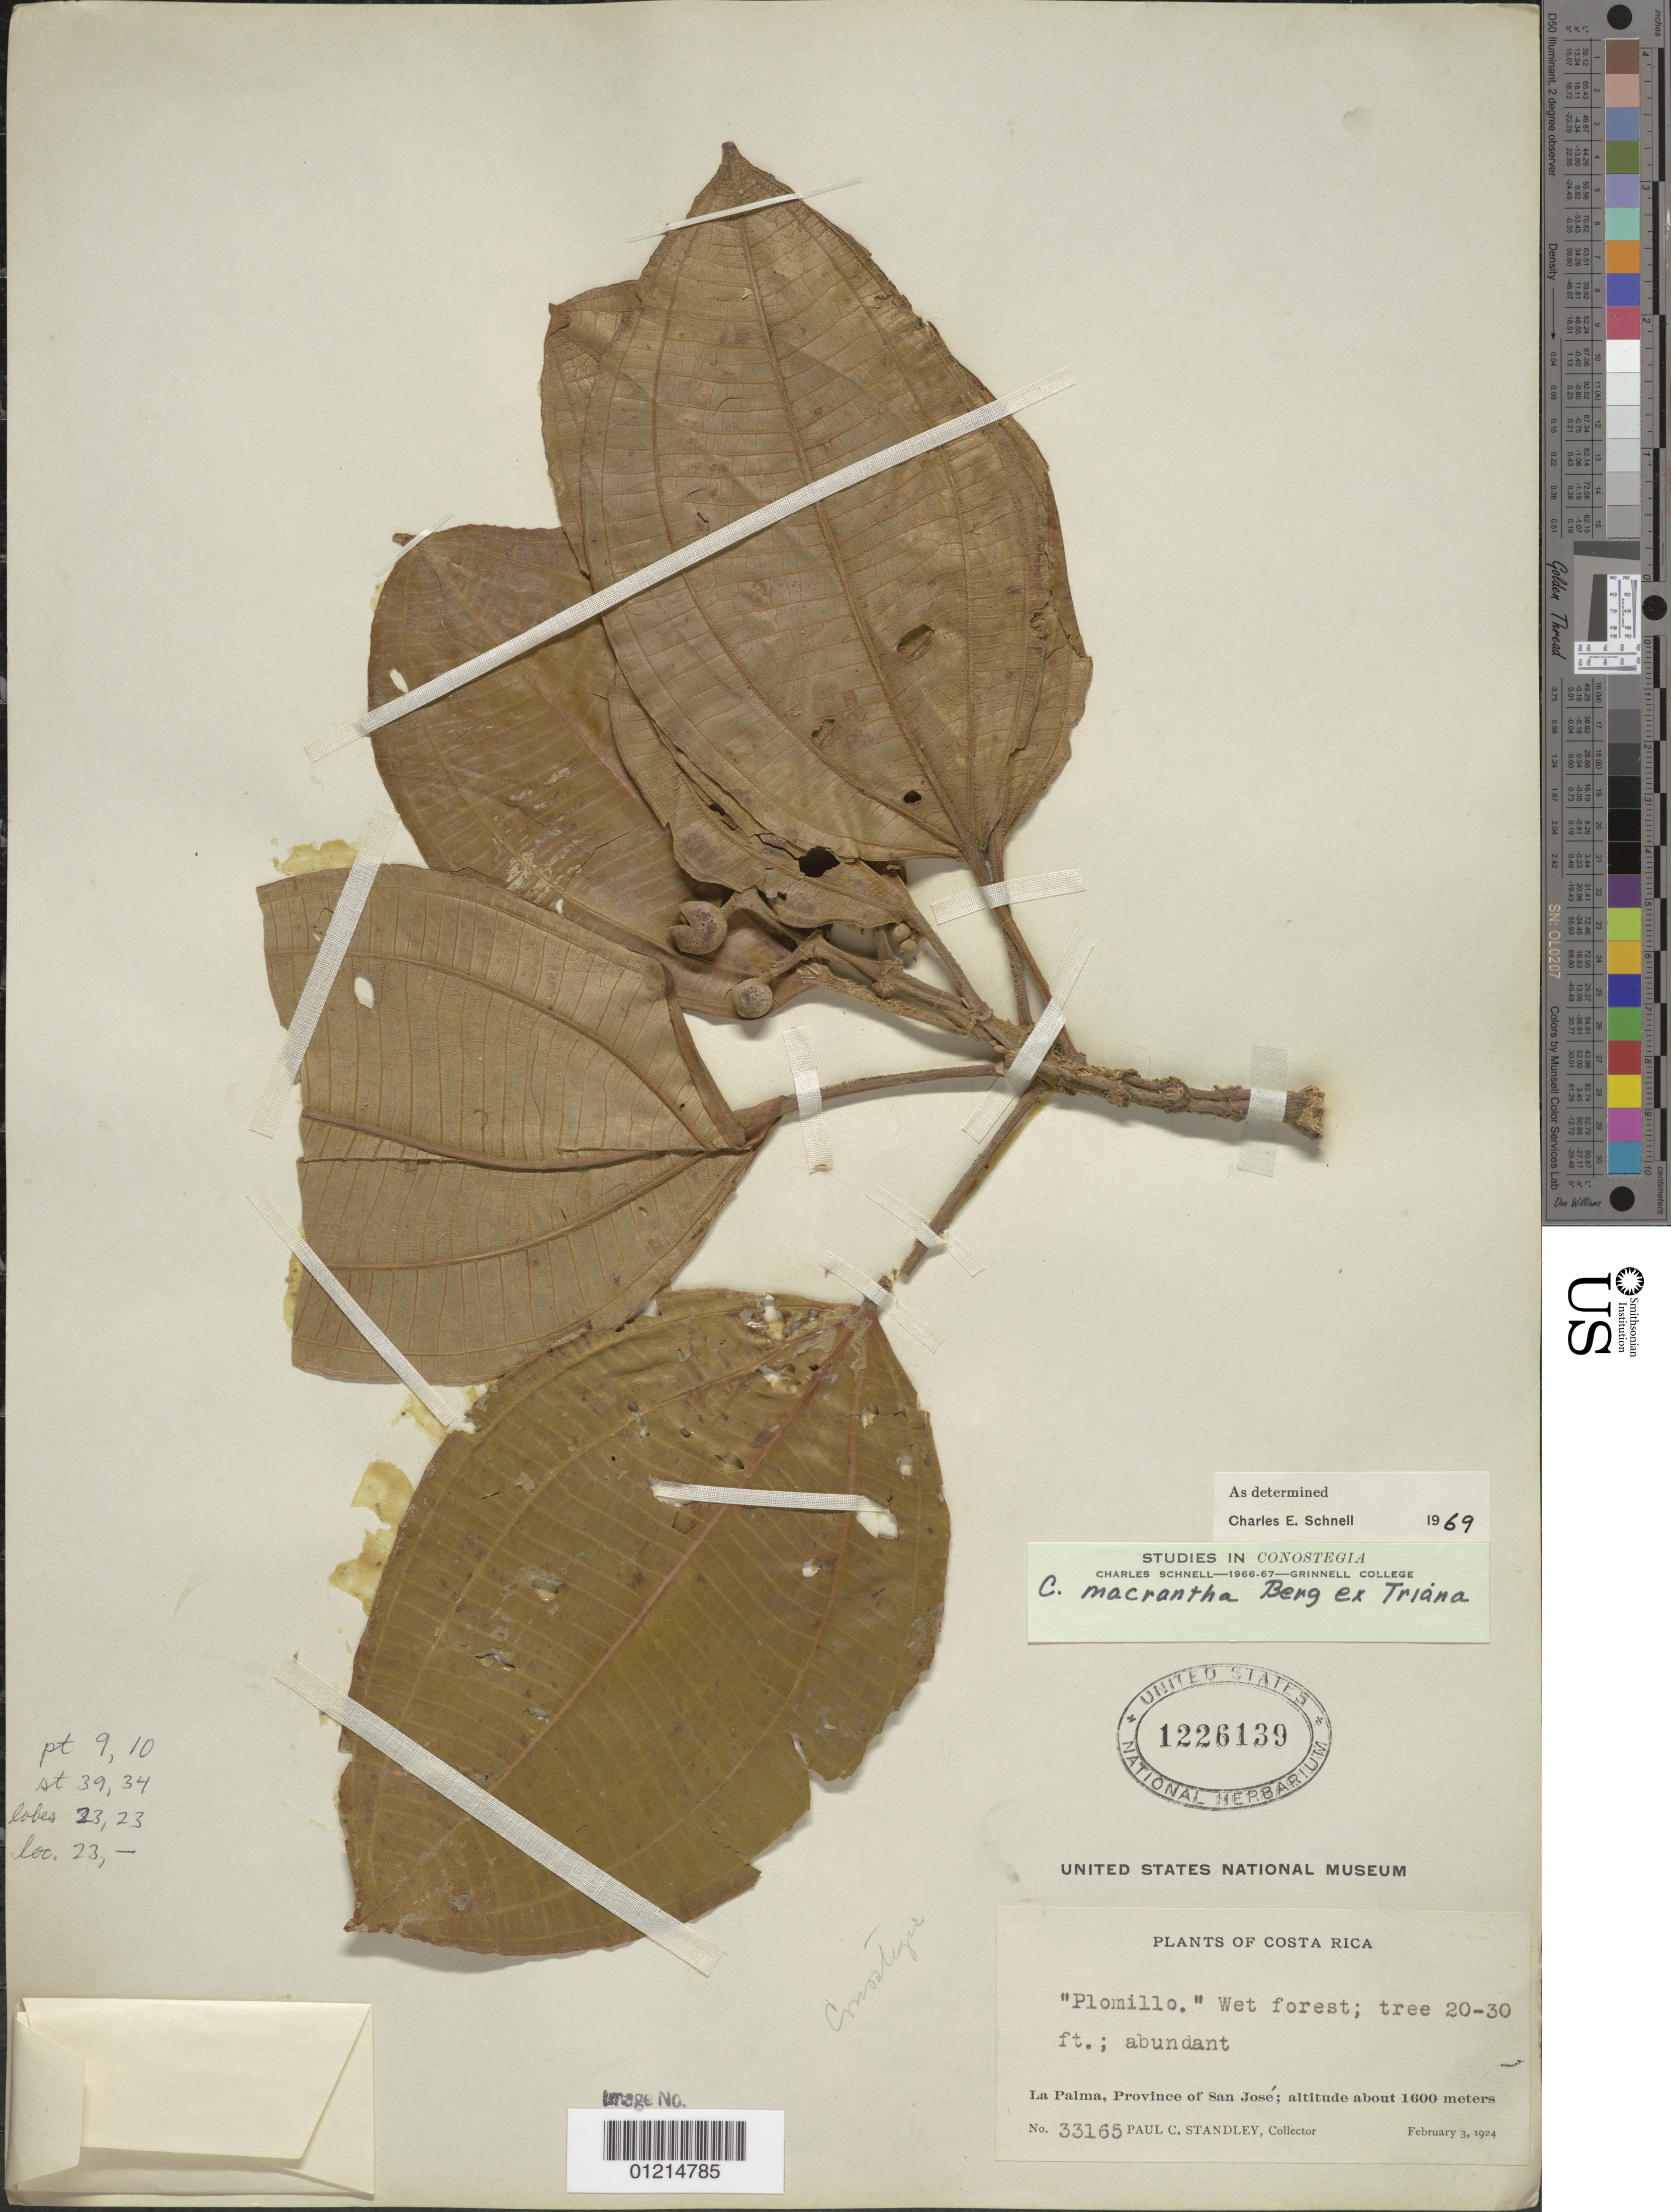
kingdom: Plantae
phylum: Tracheophyta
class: Magnoliopsida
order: Myrtales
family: Melastomataceae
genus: Conostegia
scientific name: Conostegia macrantha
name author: O. Berg ex Triana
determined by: Schnell, C. E.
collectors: P. C. Standley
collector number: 33165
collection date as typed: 03 Feb 1924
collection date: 1924-02-03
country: Costa Rica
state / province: San José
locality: La Palma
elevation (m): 1600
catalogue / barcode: US 1226139